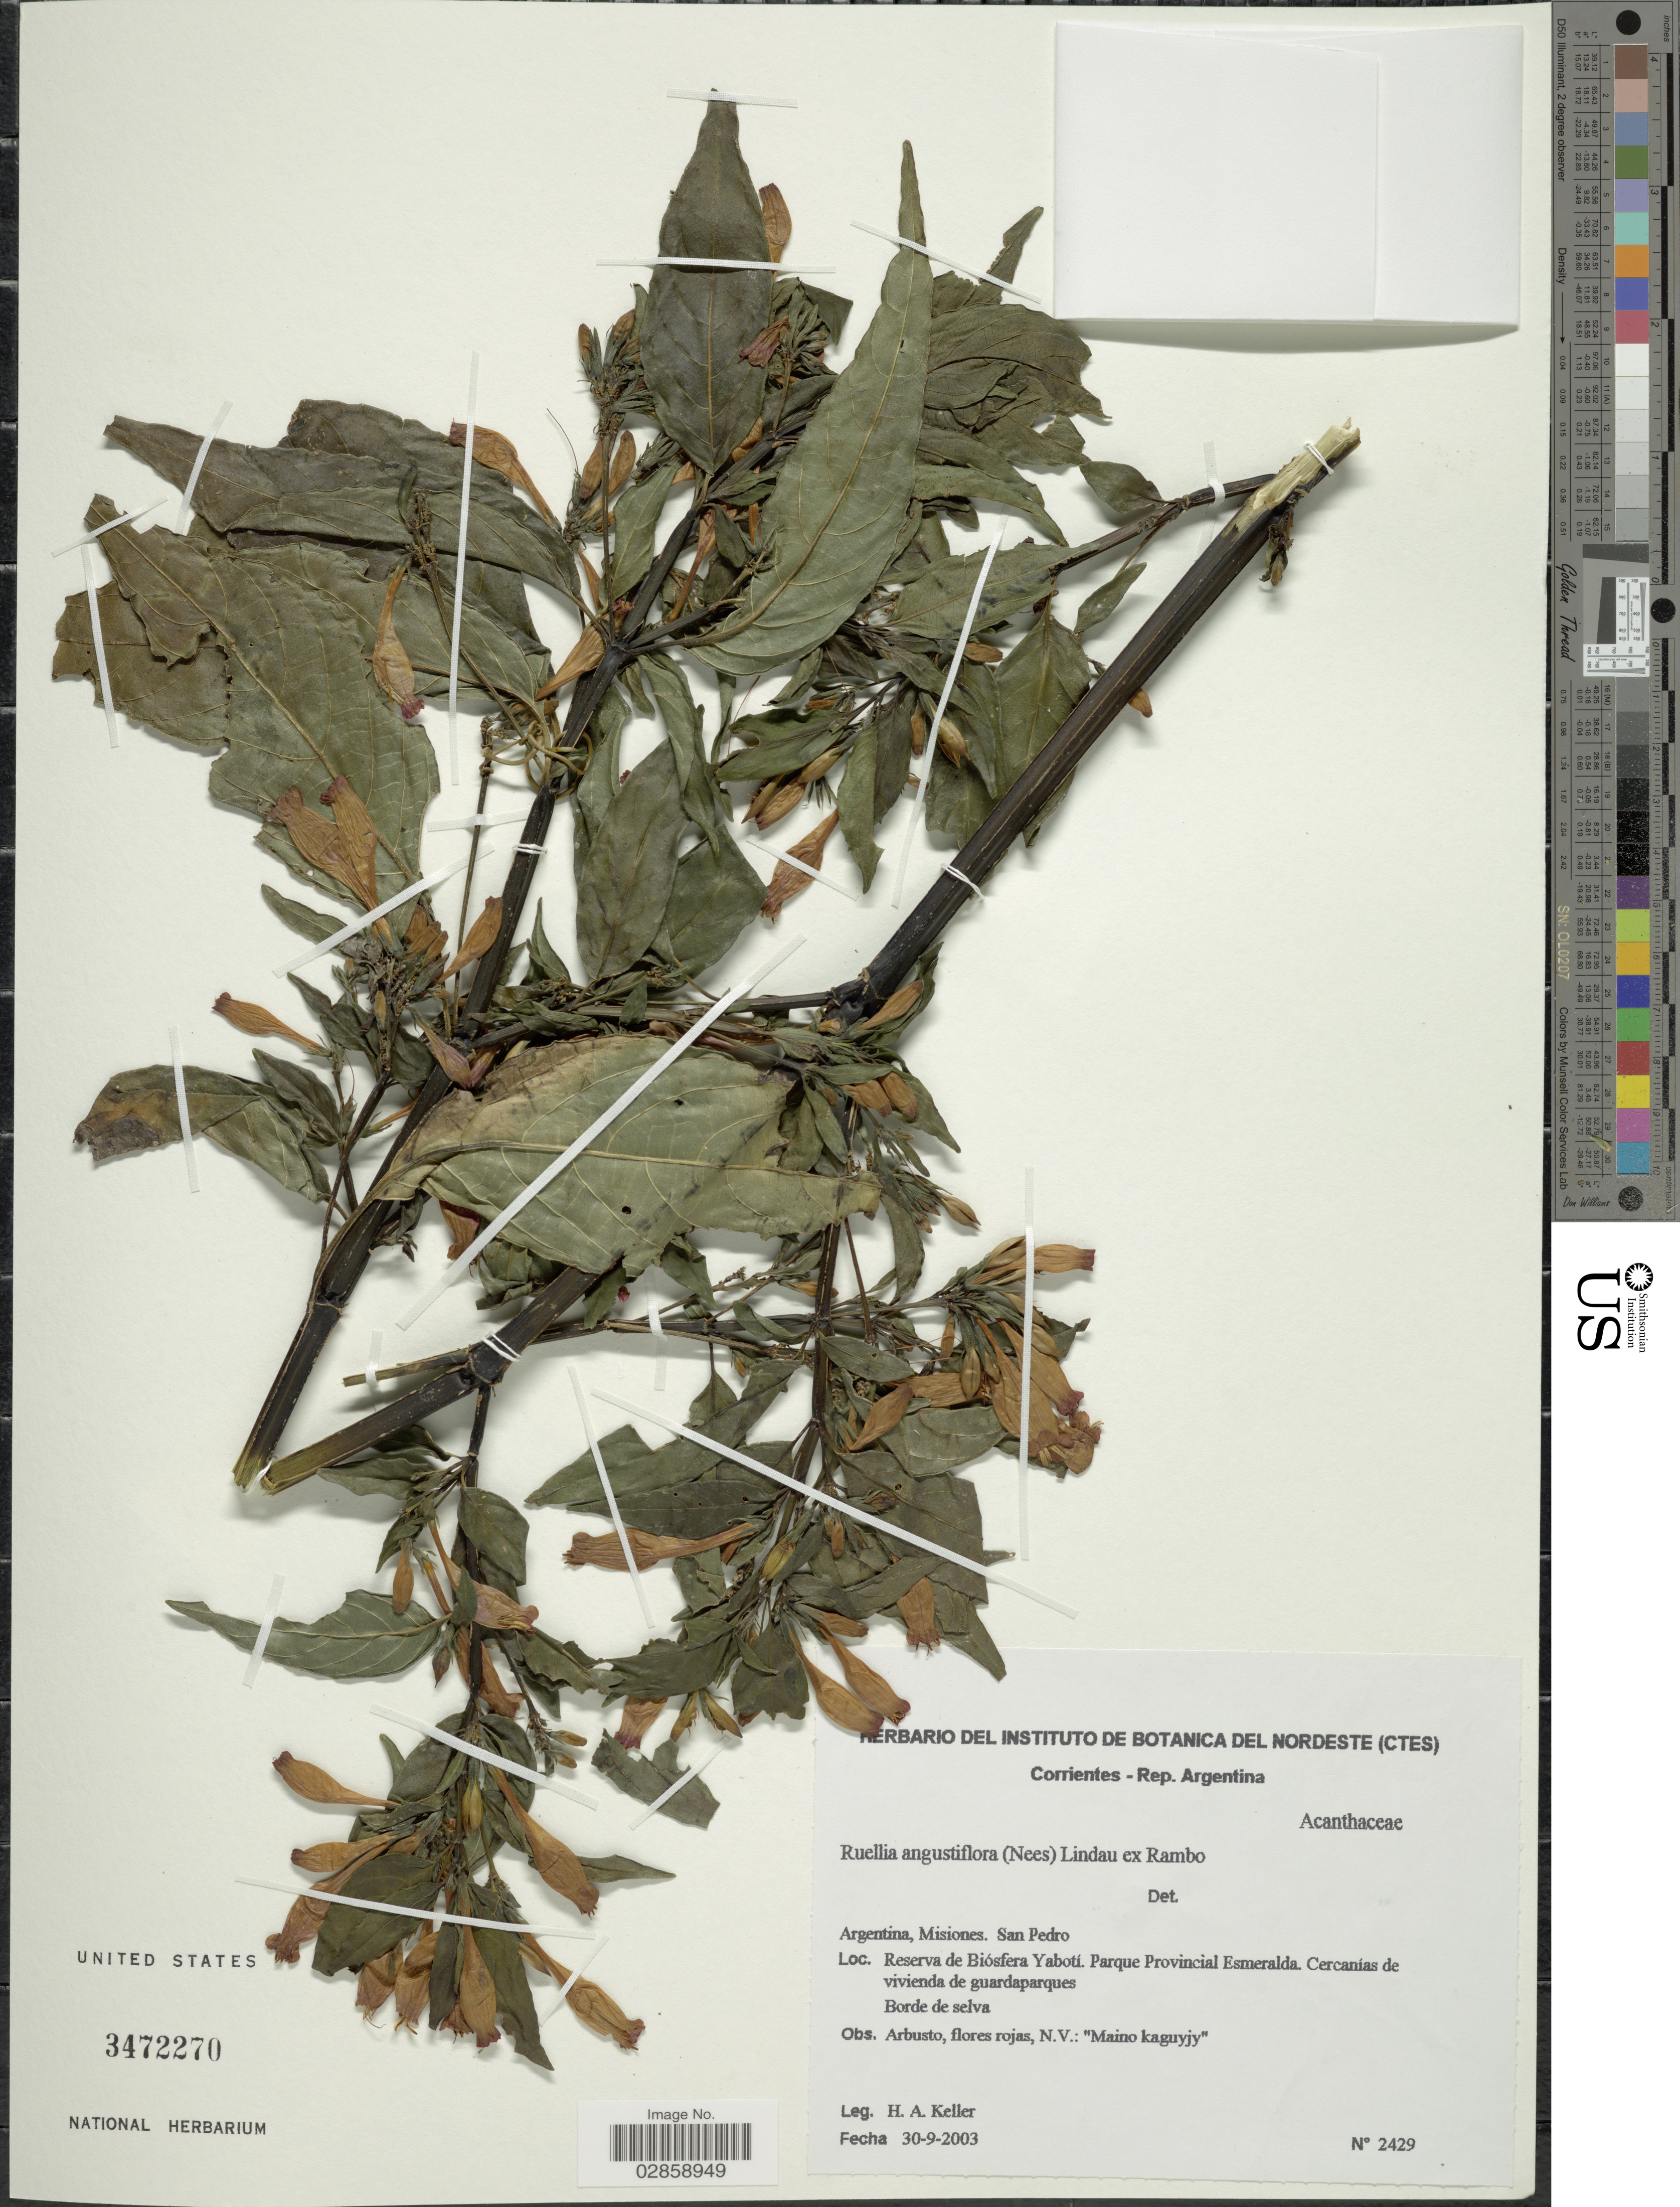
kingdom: Plantae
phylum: Tracheophyta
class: Magnoliopsida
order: Lamiales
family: Acanthaceae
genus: Ruellia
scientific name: Ruellia angustiflora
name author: (Nees) Lindau ex Rambo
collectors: H. Keller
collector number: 2429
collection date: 2003-09-30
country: Argentina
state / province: Misiones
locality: San Pedro. Reserva de Biósfera Yaboti. Parque Provincial Esmeralda. Cercanías de vivienda de guardaparques.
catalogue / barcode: US 3472270